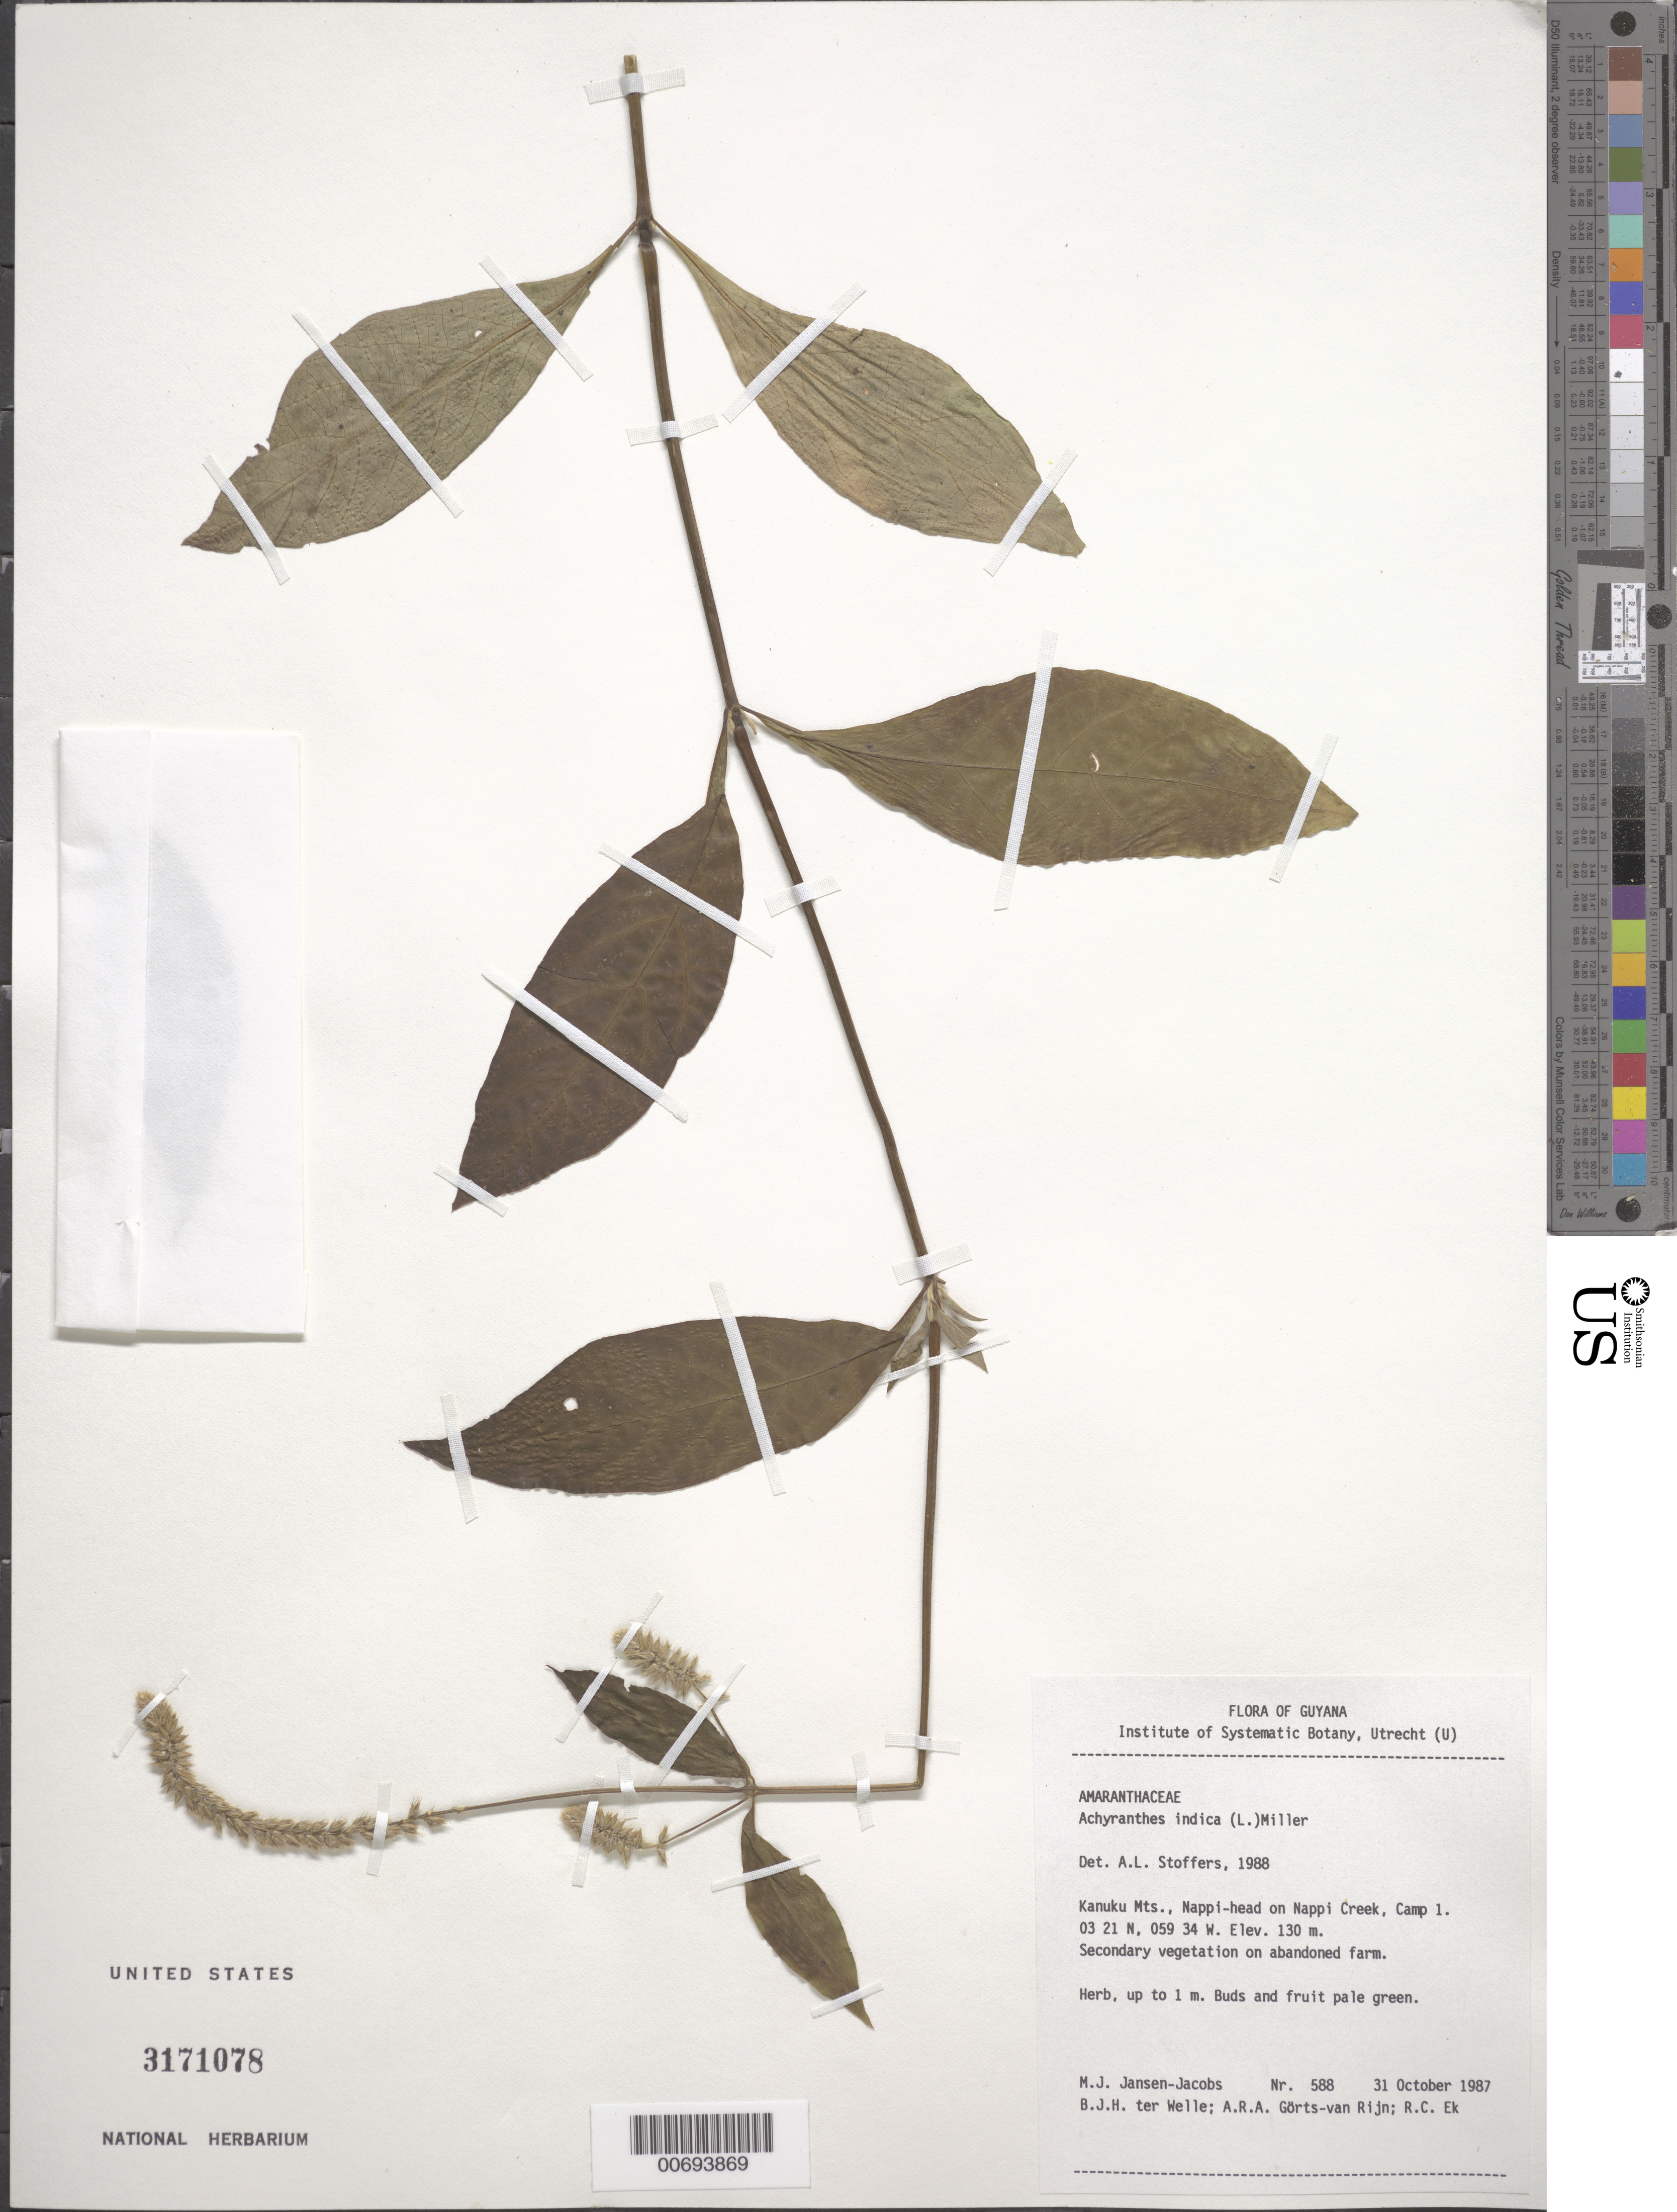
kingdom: Plantae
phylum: Tracheophyta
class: Magnoliopsida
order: Caryophyllales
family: Amaranthaceae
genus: Achyranthes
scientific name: Achyranthes indica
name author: (L.) Mill.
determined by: Stoffers, A. L.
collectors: M. J. Jansen-Jacobs, B. Welle, A. .R. A. Görts-van Rijn & R. C. Ek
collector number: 588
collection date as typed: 31-Oct-87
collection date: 1987-10-31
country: Guyana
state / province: U. Takutu-U. Essequibo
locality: Kanuku Mts., Nappi-head on Nappi Creek, camp 1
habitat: Secondary vegetation on abandoned farm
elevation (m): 130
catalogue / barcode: US 3107078